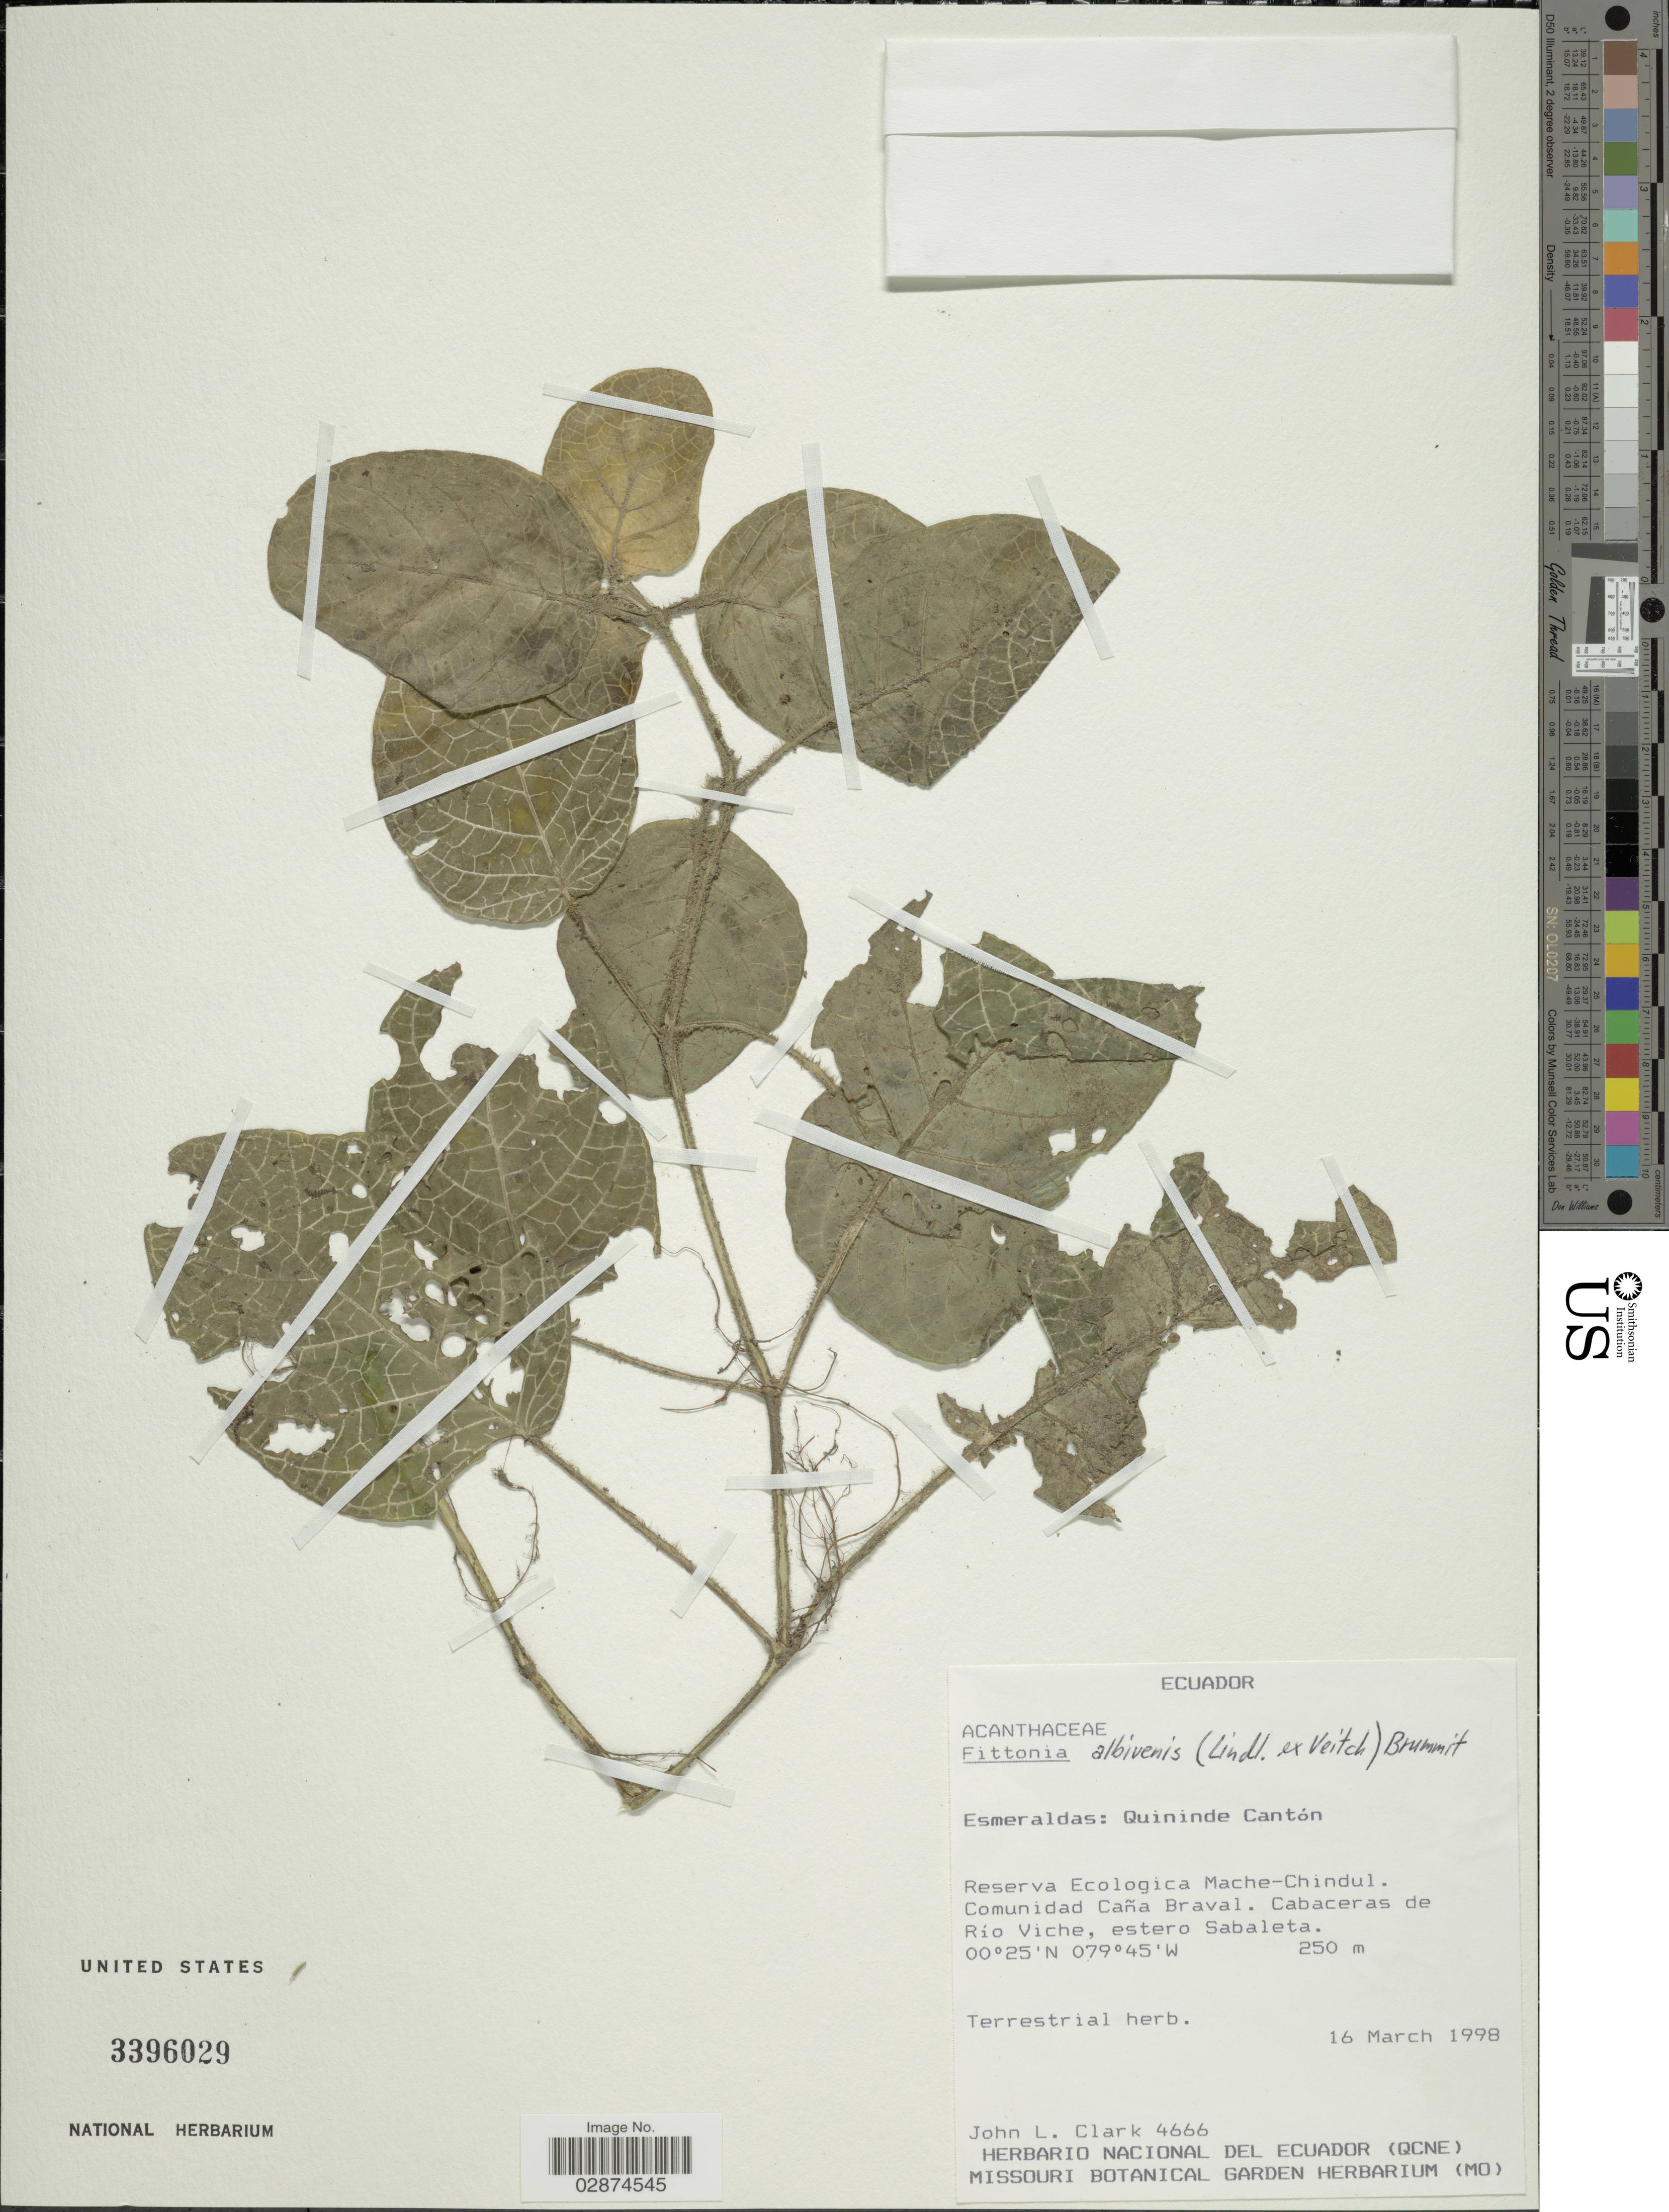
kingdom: Plantae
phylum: Tracheophyta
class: Magnoliopsida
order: Lamiales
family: Acanthaceae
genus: Fittonia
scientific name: Fittonia albivenis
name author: (Lindl. ex Veitch) Brummitt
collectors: J. L. Clark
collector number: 4666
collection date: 1998-03-16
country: Ecuador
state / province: Esmeraldas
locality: Quininde Cantón. Reserva Ecologica Mache-Chindul. Comunidad Caña Braval. Cabaceras de Río Viche, estero Sabaleta.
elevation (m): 250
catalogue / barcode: US 3396029